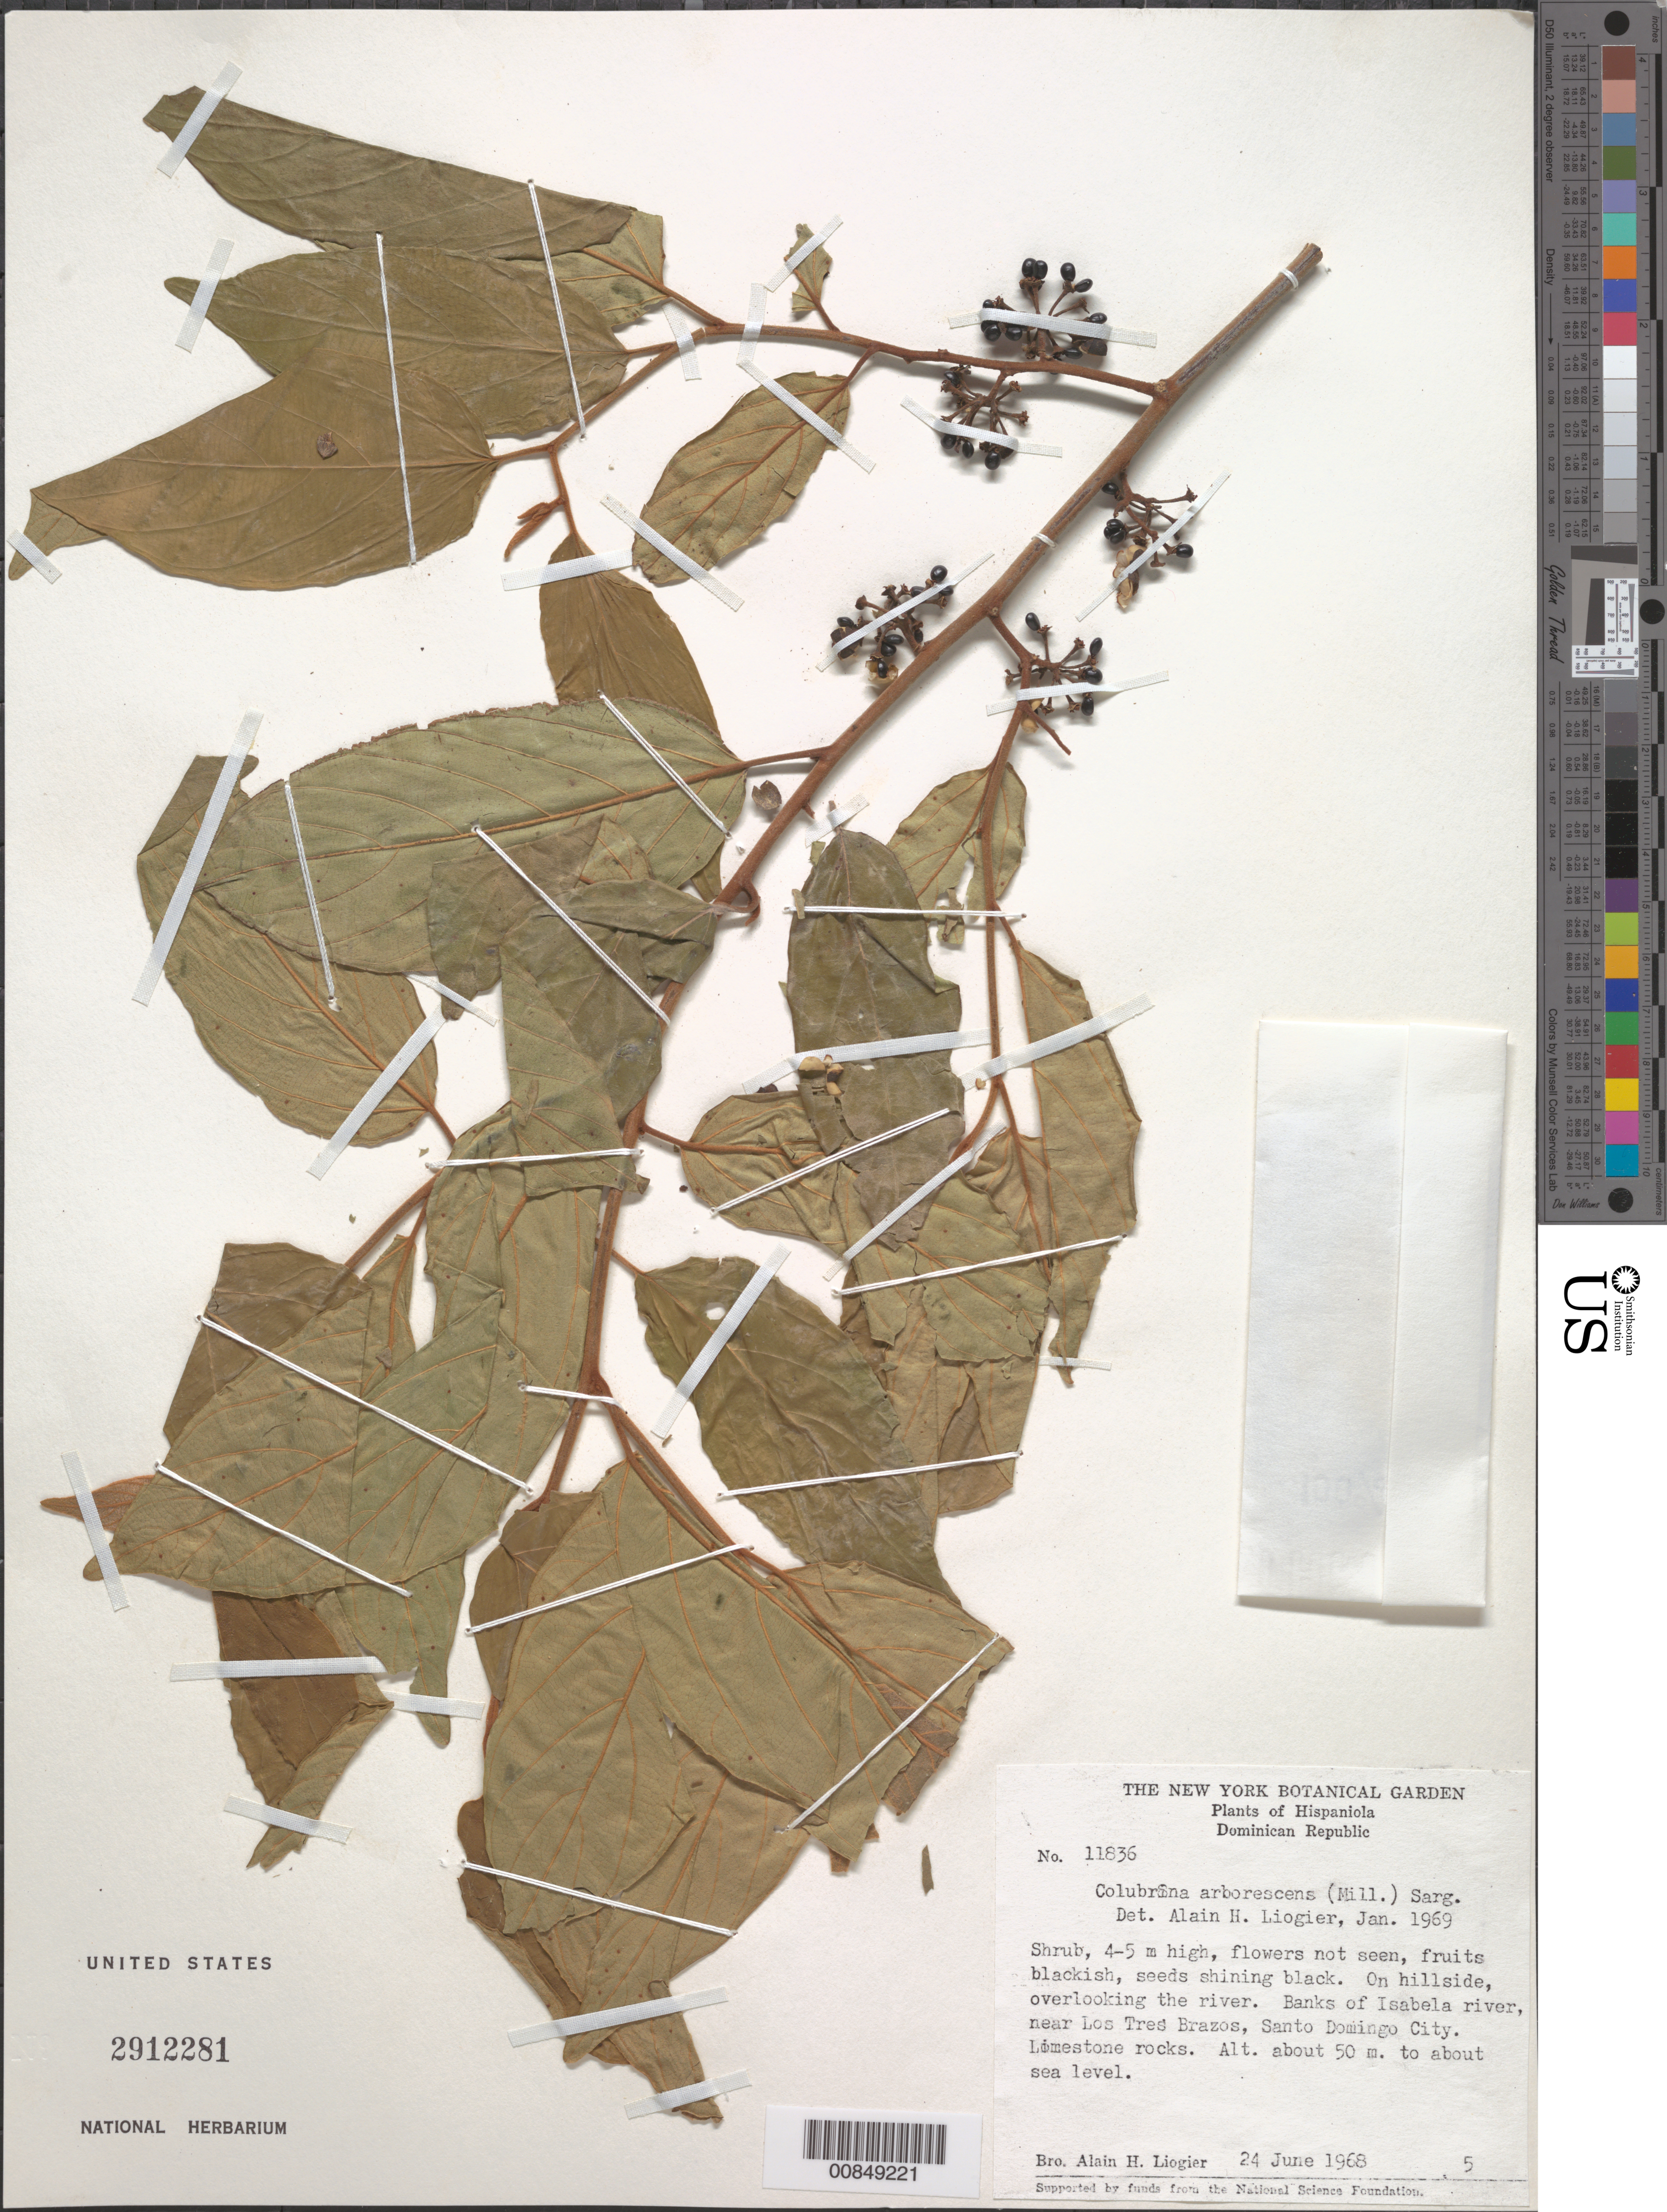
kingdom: Plantae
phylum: Tracheophyta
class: Magnoliopsida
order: Rosales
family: Rhamnaceae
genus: Colubrina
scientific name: Colubrina arborescens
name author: (Mill.) Sarg.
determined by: Liogier, Alain H.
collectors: A. H. Liogier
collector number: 11836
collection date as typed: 24 Jun 1968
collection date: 1968-06-24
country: Dominican Republic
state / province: Distrito Nacional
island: Hispaniola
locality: Banks of Isabela river, overlooking river, near Los Tres Brazos, Santo Domingo City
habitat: Limestone rocks on hillside of river bank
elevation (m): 0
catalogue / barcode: US 2912281